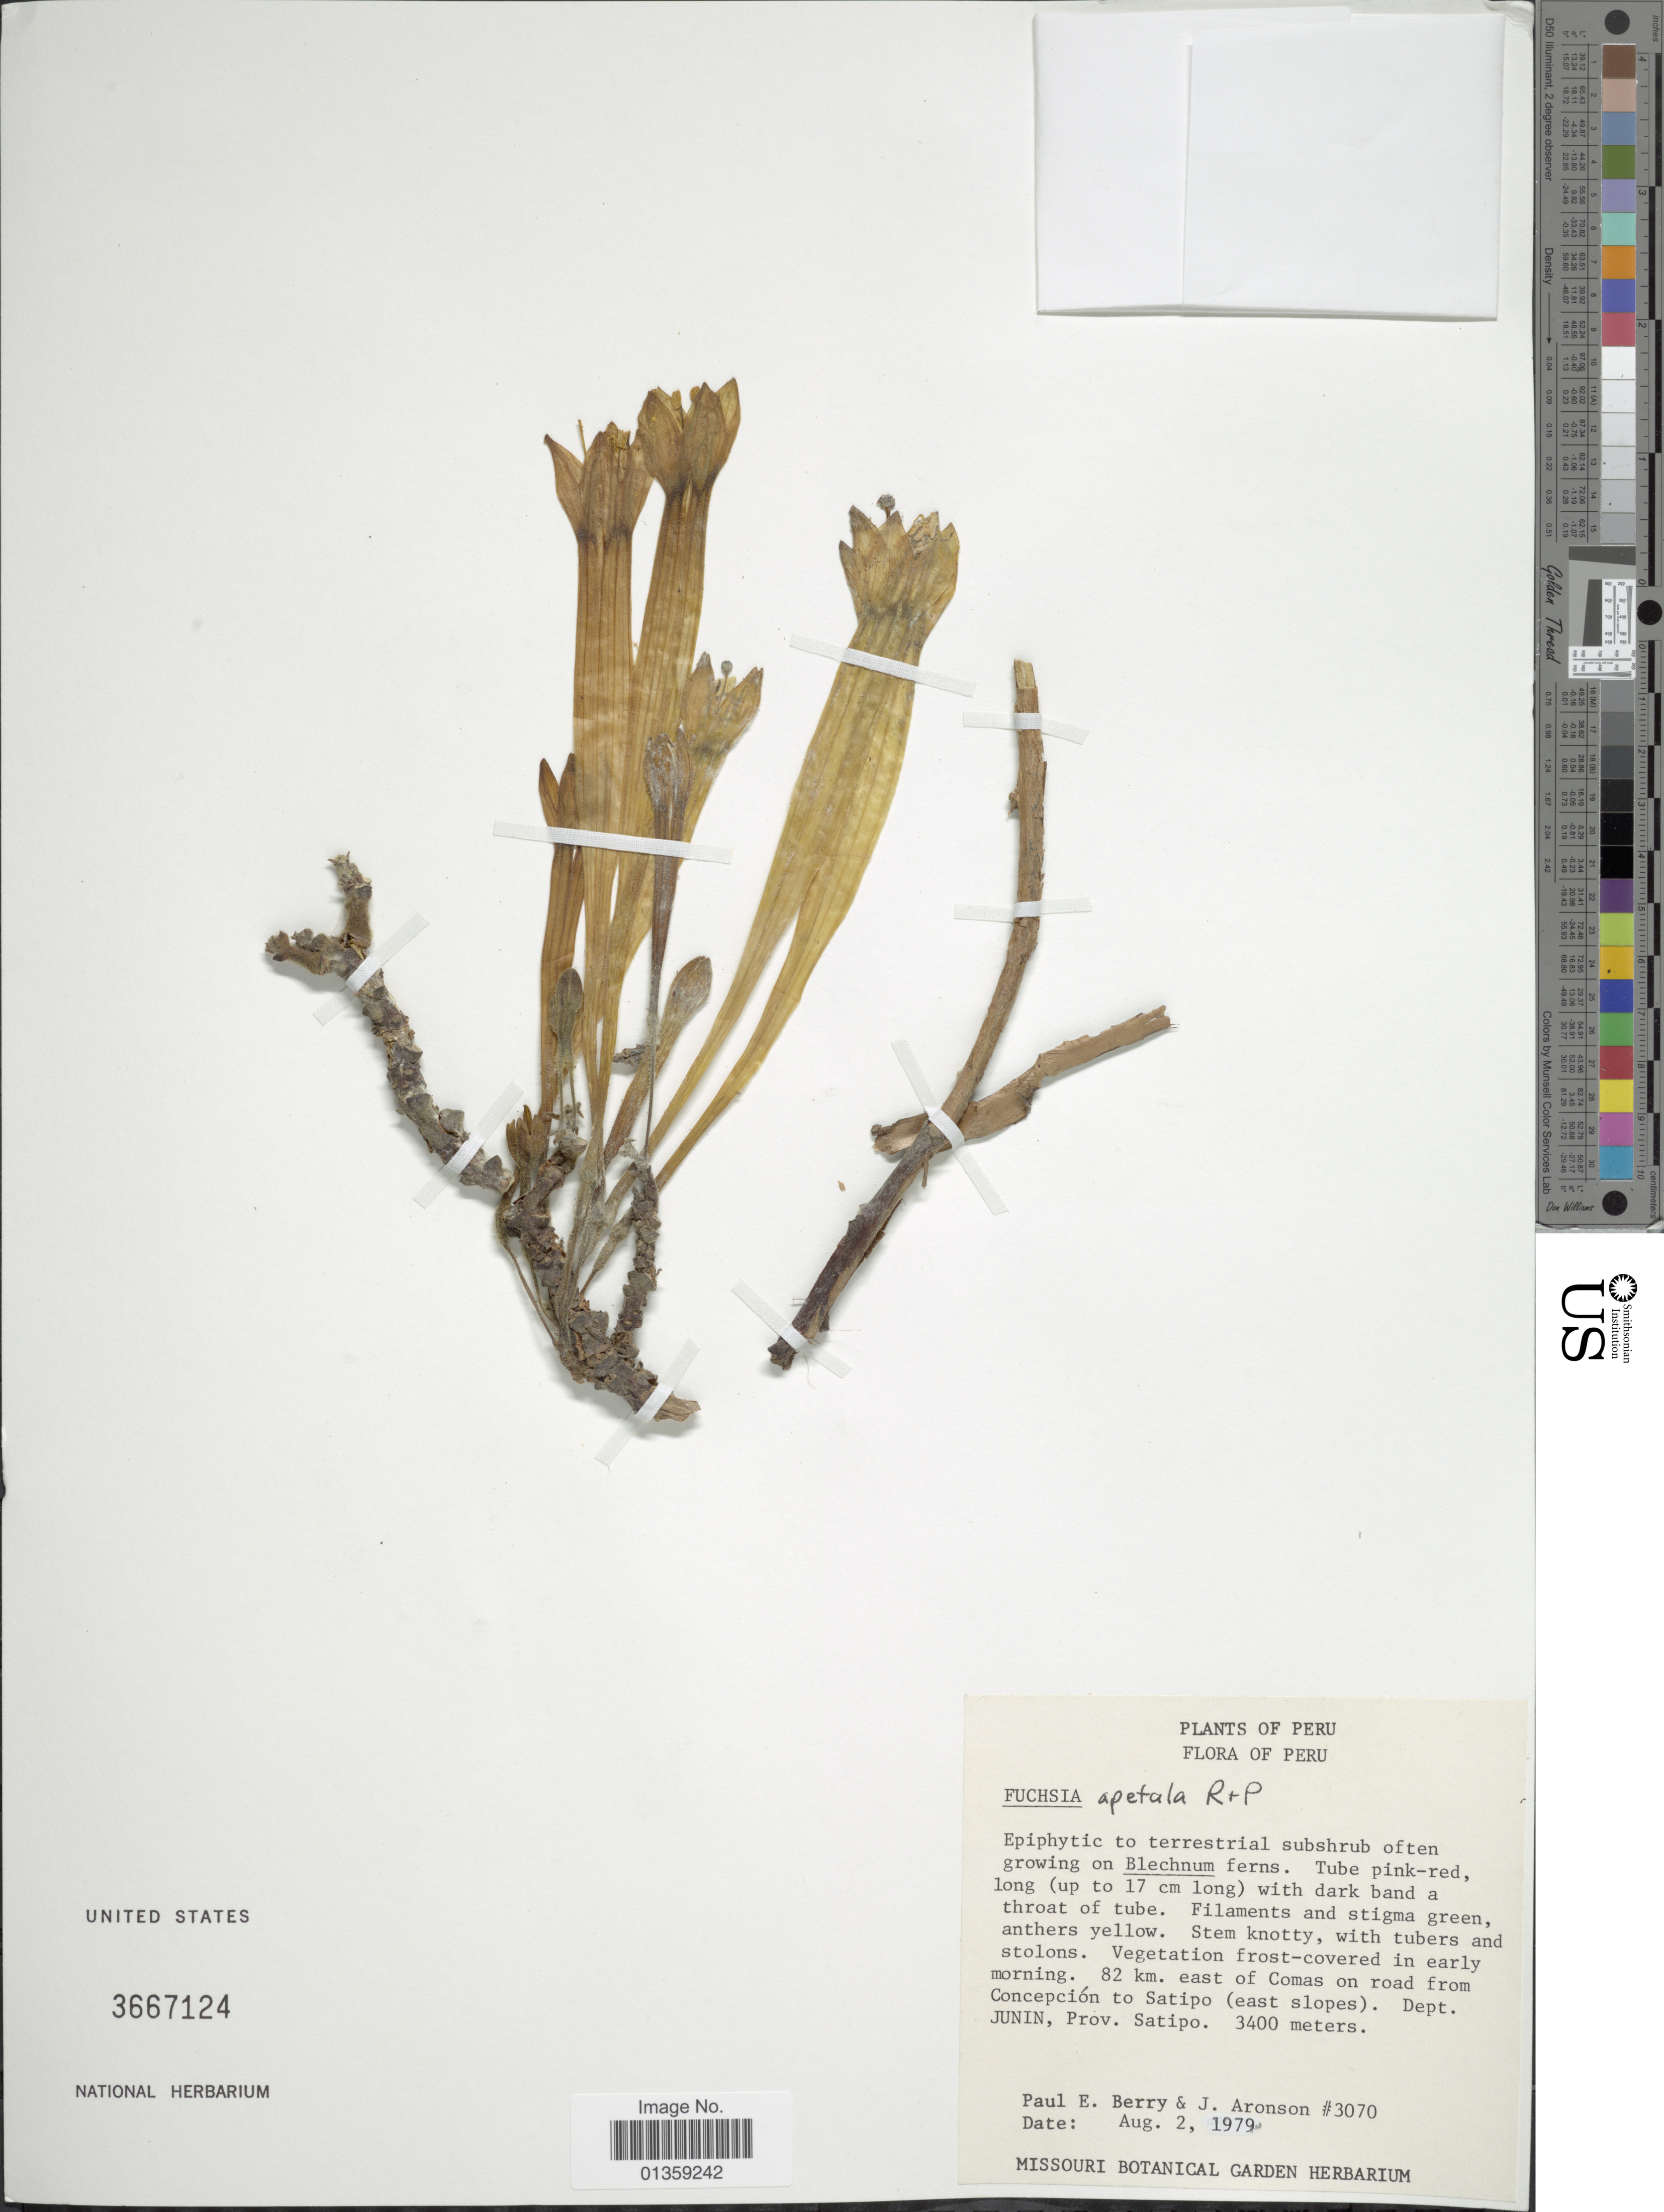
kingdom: Plantae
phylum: Tracheophyta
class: Magnoliopsida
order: Myrtales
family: Onagraceae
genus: Fuchsia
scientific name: Fuchsia apetala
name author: Ruiz & Pav.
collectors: P. E. Berry & J. Aronson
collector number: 3070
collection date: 1979-08-02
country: Peru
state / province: Junín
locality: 82 km. east of Comas on road from Concepción to Satipo (east slopes), Prov. Satipo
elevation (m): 3400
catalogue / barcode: US 3667124